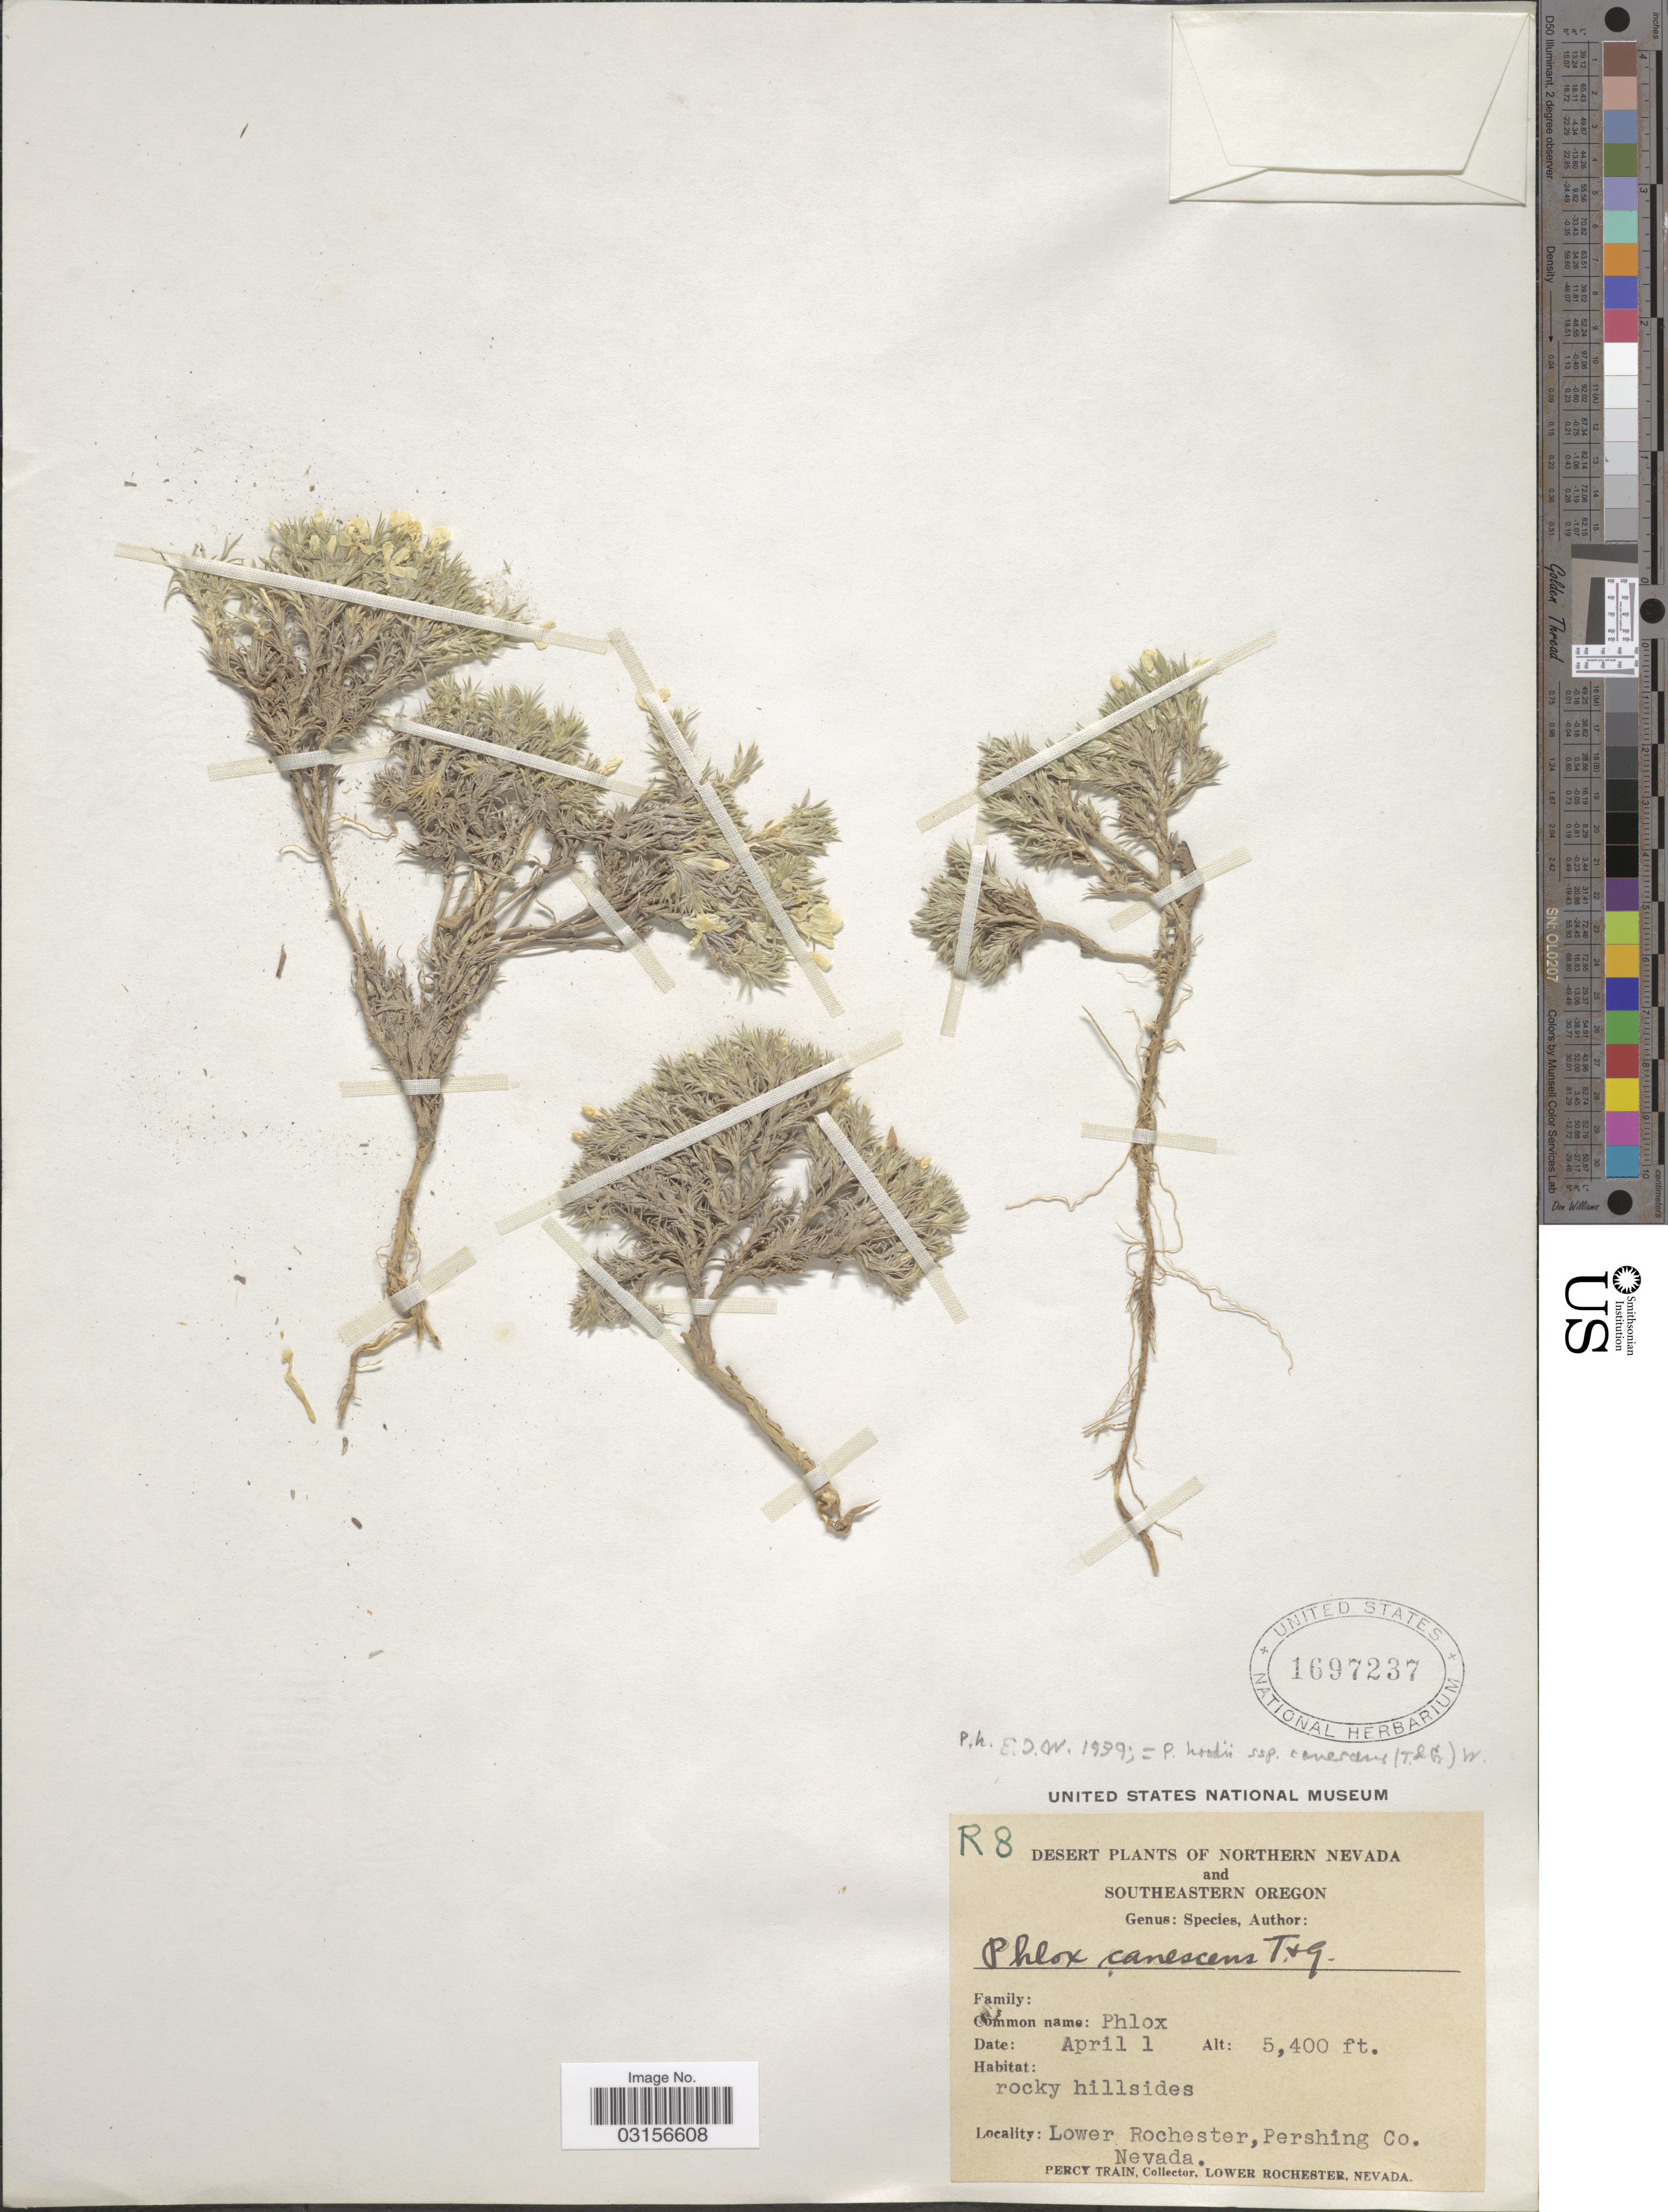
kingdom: Plantae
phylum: Tracheophyta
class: Magnoliopsida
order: Ericales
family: Polemoniaceae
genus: Phlox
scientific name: Phlox canescens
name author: Torr. & A. Gray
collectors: P. Train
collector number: R8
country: United States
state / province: Nevada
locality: Northern Nevada. Lower Rochester, Pershing Co.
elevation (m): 1646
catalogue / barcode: US 1697237